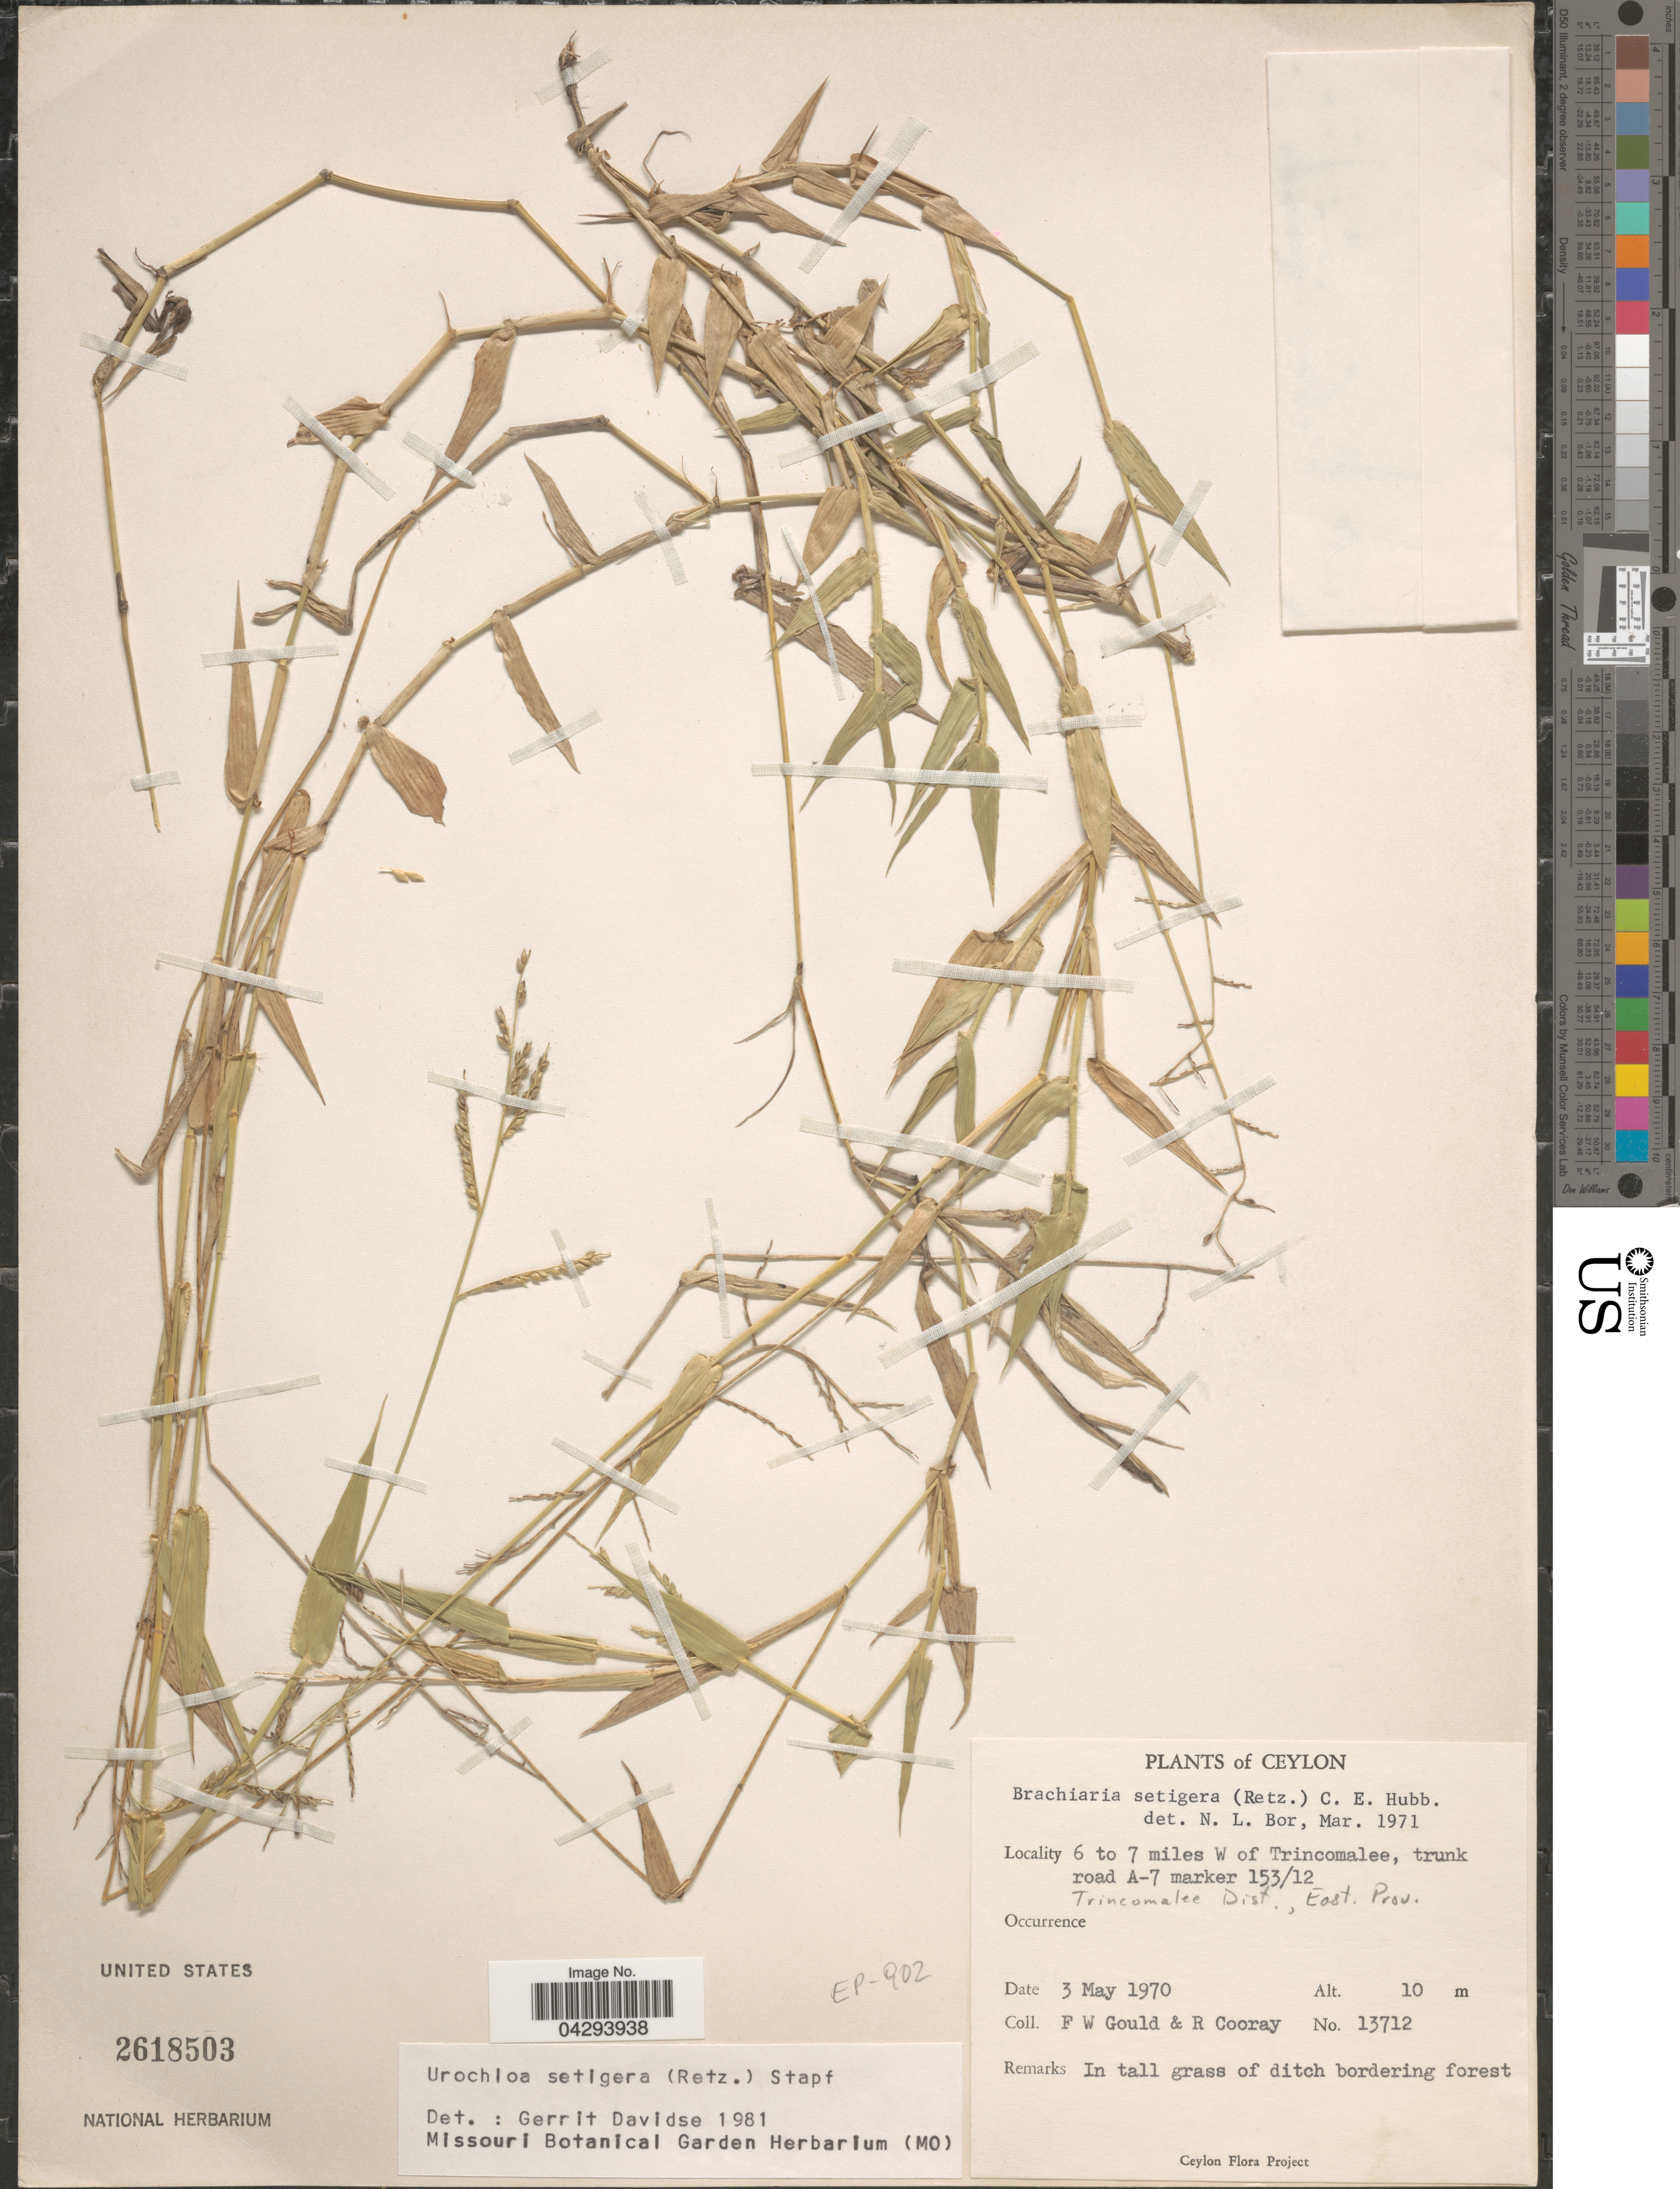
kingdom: Plantae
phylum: Tracheophyta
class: Liliopsida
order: Poales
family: Poaceae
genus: Urochloa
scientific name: Urochloa setigera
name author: (Retz.) Stapf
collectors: F. W. Gould & R. Cooray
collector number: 13712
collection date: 1970-05-03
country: Sri Lanka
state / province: Eastern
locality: Ceylon. 6 to 7 miles W of Trincomalee, trunk road A-7 marker 153/12. Trincomalee Dist.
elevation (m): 10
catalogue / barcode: US 2618503